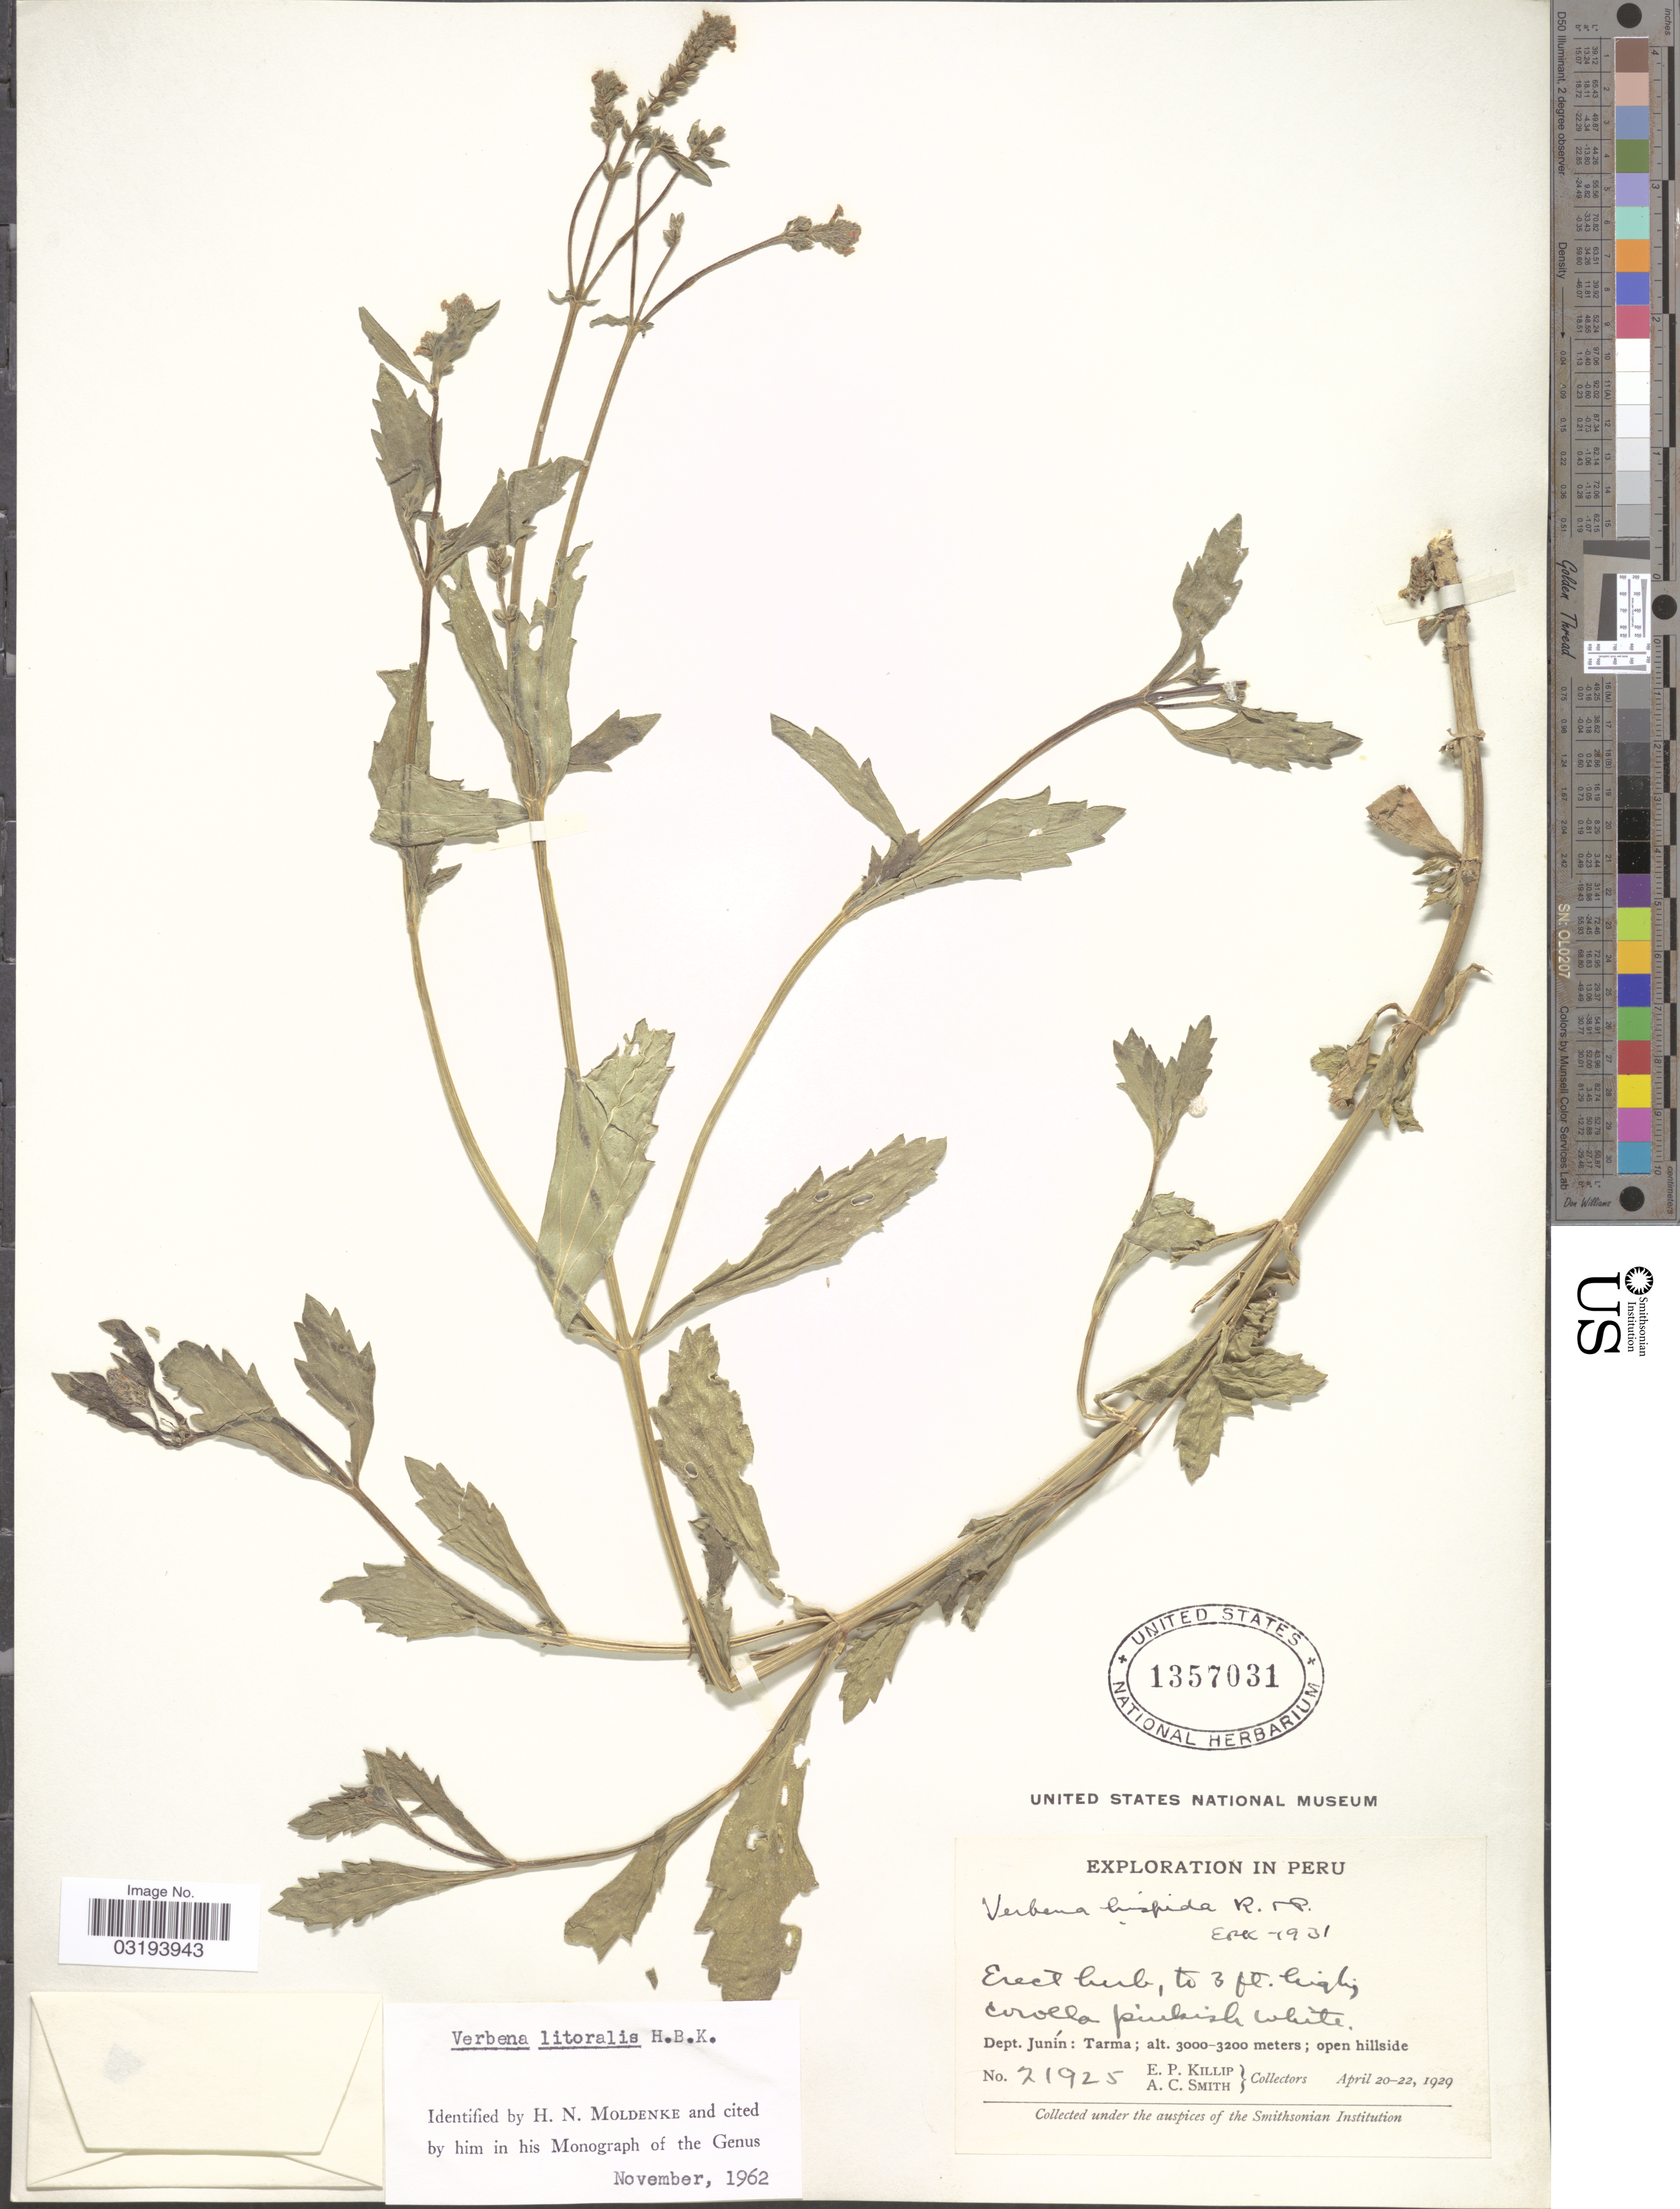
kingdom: Plantae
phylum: Tracheophyta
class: Magnoliopsida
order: Lamiales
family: Verbenaceae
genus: Verbena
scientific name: Verbena litoralis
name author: Kunth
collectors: E. P. Killip & A. C. Smith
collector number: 21925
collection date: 1929-04-20/1929-04-22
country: Peru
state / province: Junín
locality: Dept. Junín: Tarma.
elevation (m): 3000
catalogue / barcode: US 1357031